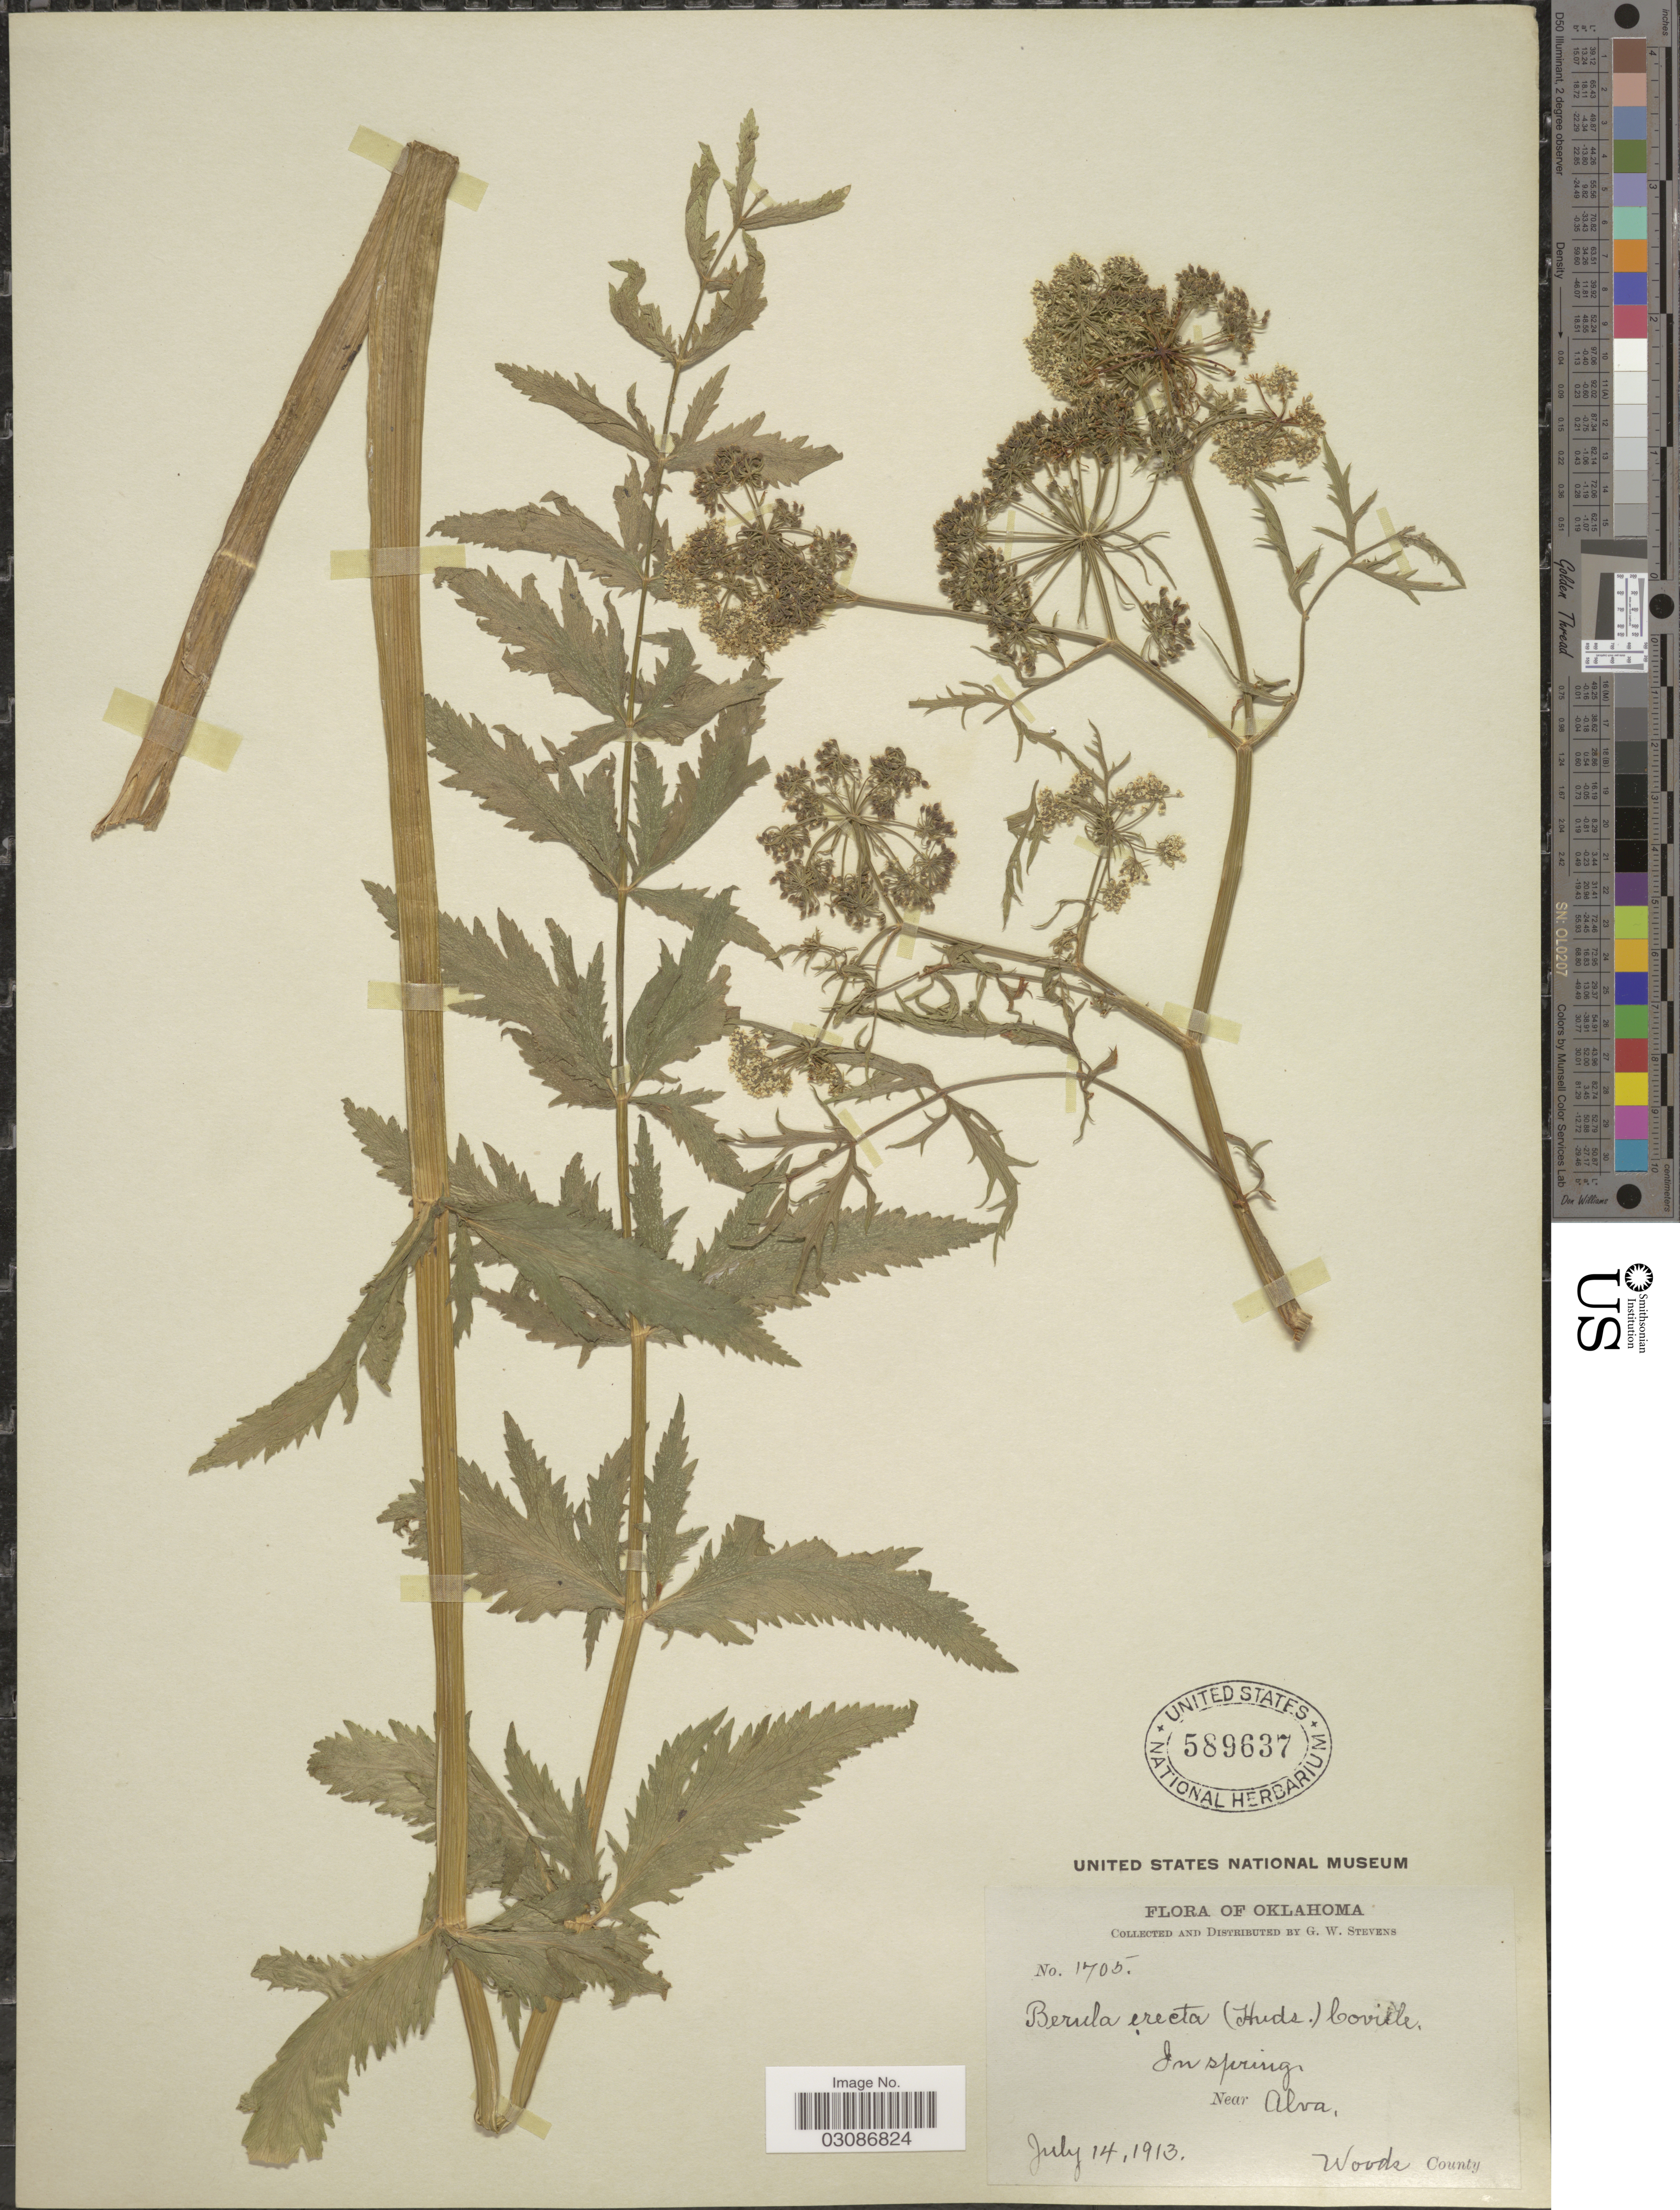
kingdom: Plantae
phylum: Tracheophyta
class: Magnoliopsida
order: Apiales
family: Apiaceae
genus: Berula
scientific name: Berula erecta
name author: (Huds.) Coville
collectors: G. W. Stevens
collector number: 1705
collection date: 1913-07-14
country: United States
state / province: Oklahoma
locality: In spring. Near Alva. Woods County.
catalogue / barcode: US 589637